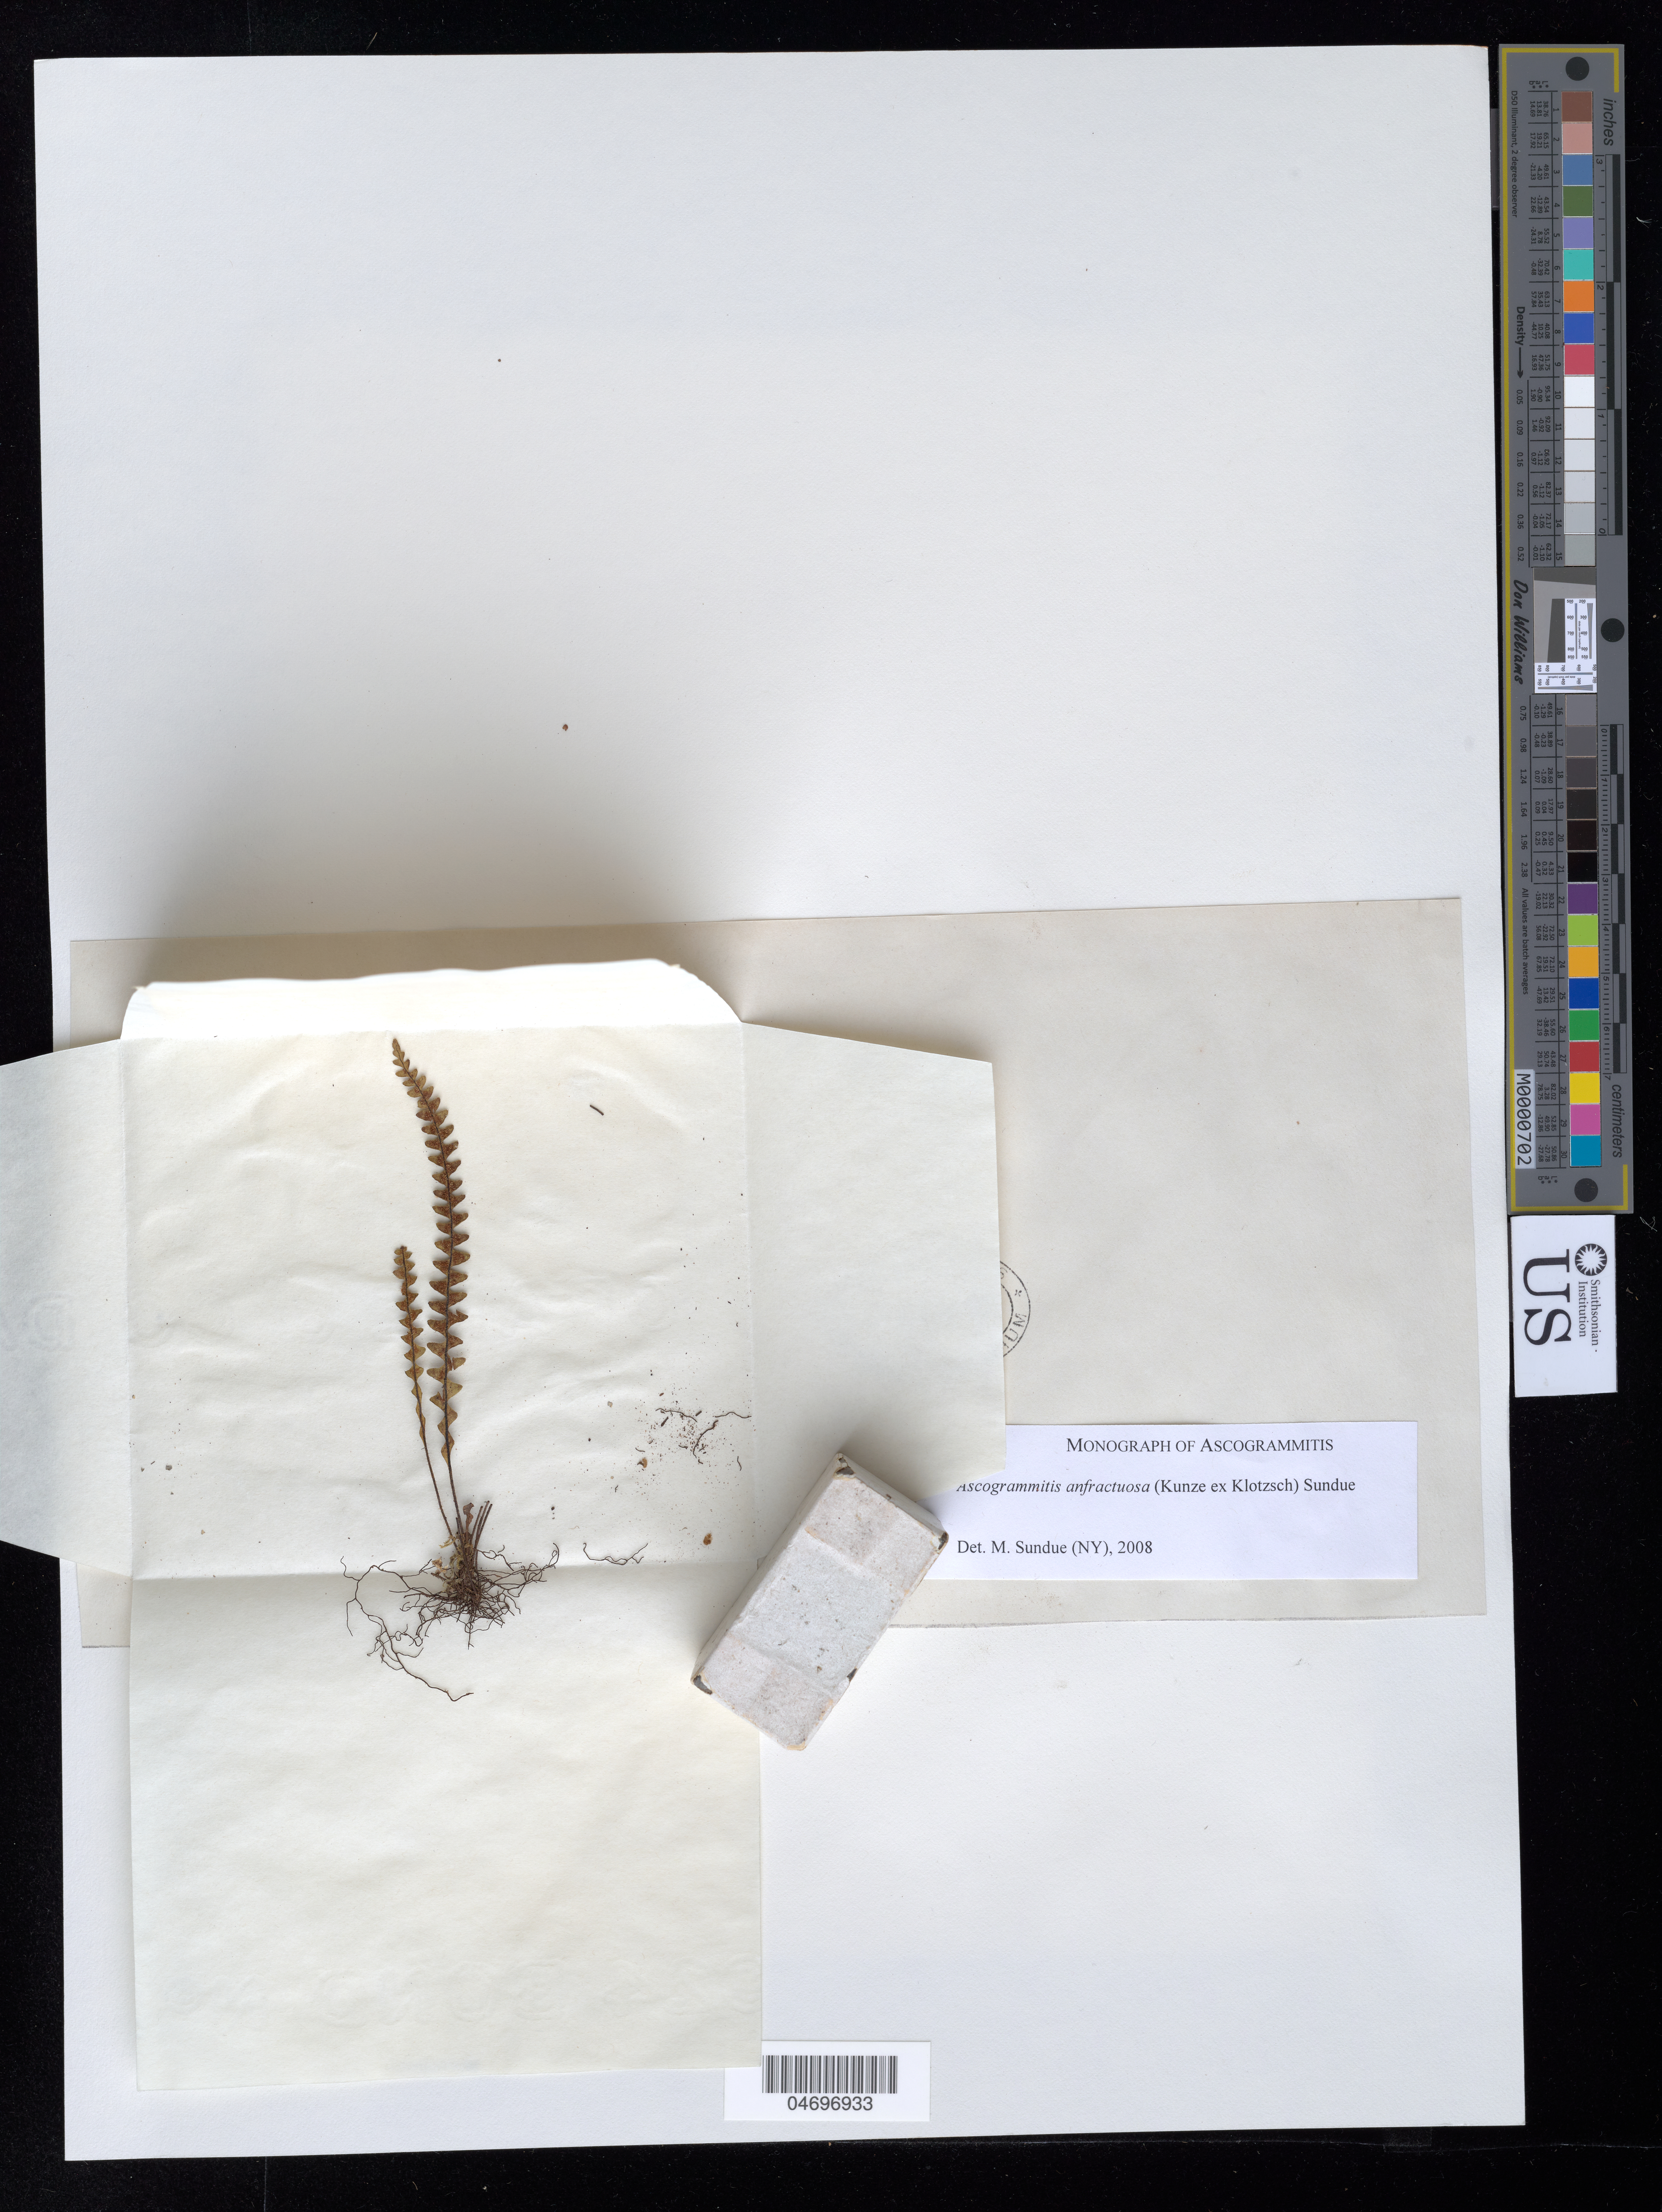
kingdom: Plantae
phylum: Tracheophyta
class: Polypodiopsida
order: Polypodiales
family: Polypodiaceae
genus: Ascogrammitis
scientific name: Ascogrammitis anfractuosa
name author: (Kunze ex Klotzsch) Sundue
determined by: Sundue, Michael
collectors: W. R. Maxon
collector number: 10567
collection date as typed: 07 Jul 1926 to 09 Jul 1926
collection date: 1926-07-07/1926-07-09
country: Jamaica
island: Jamaica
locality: Summit of Blue Mountain peak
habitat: Tree trunk, moist northern slope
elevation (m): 2100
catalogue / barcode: US 1184019